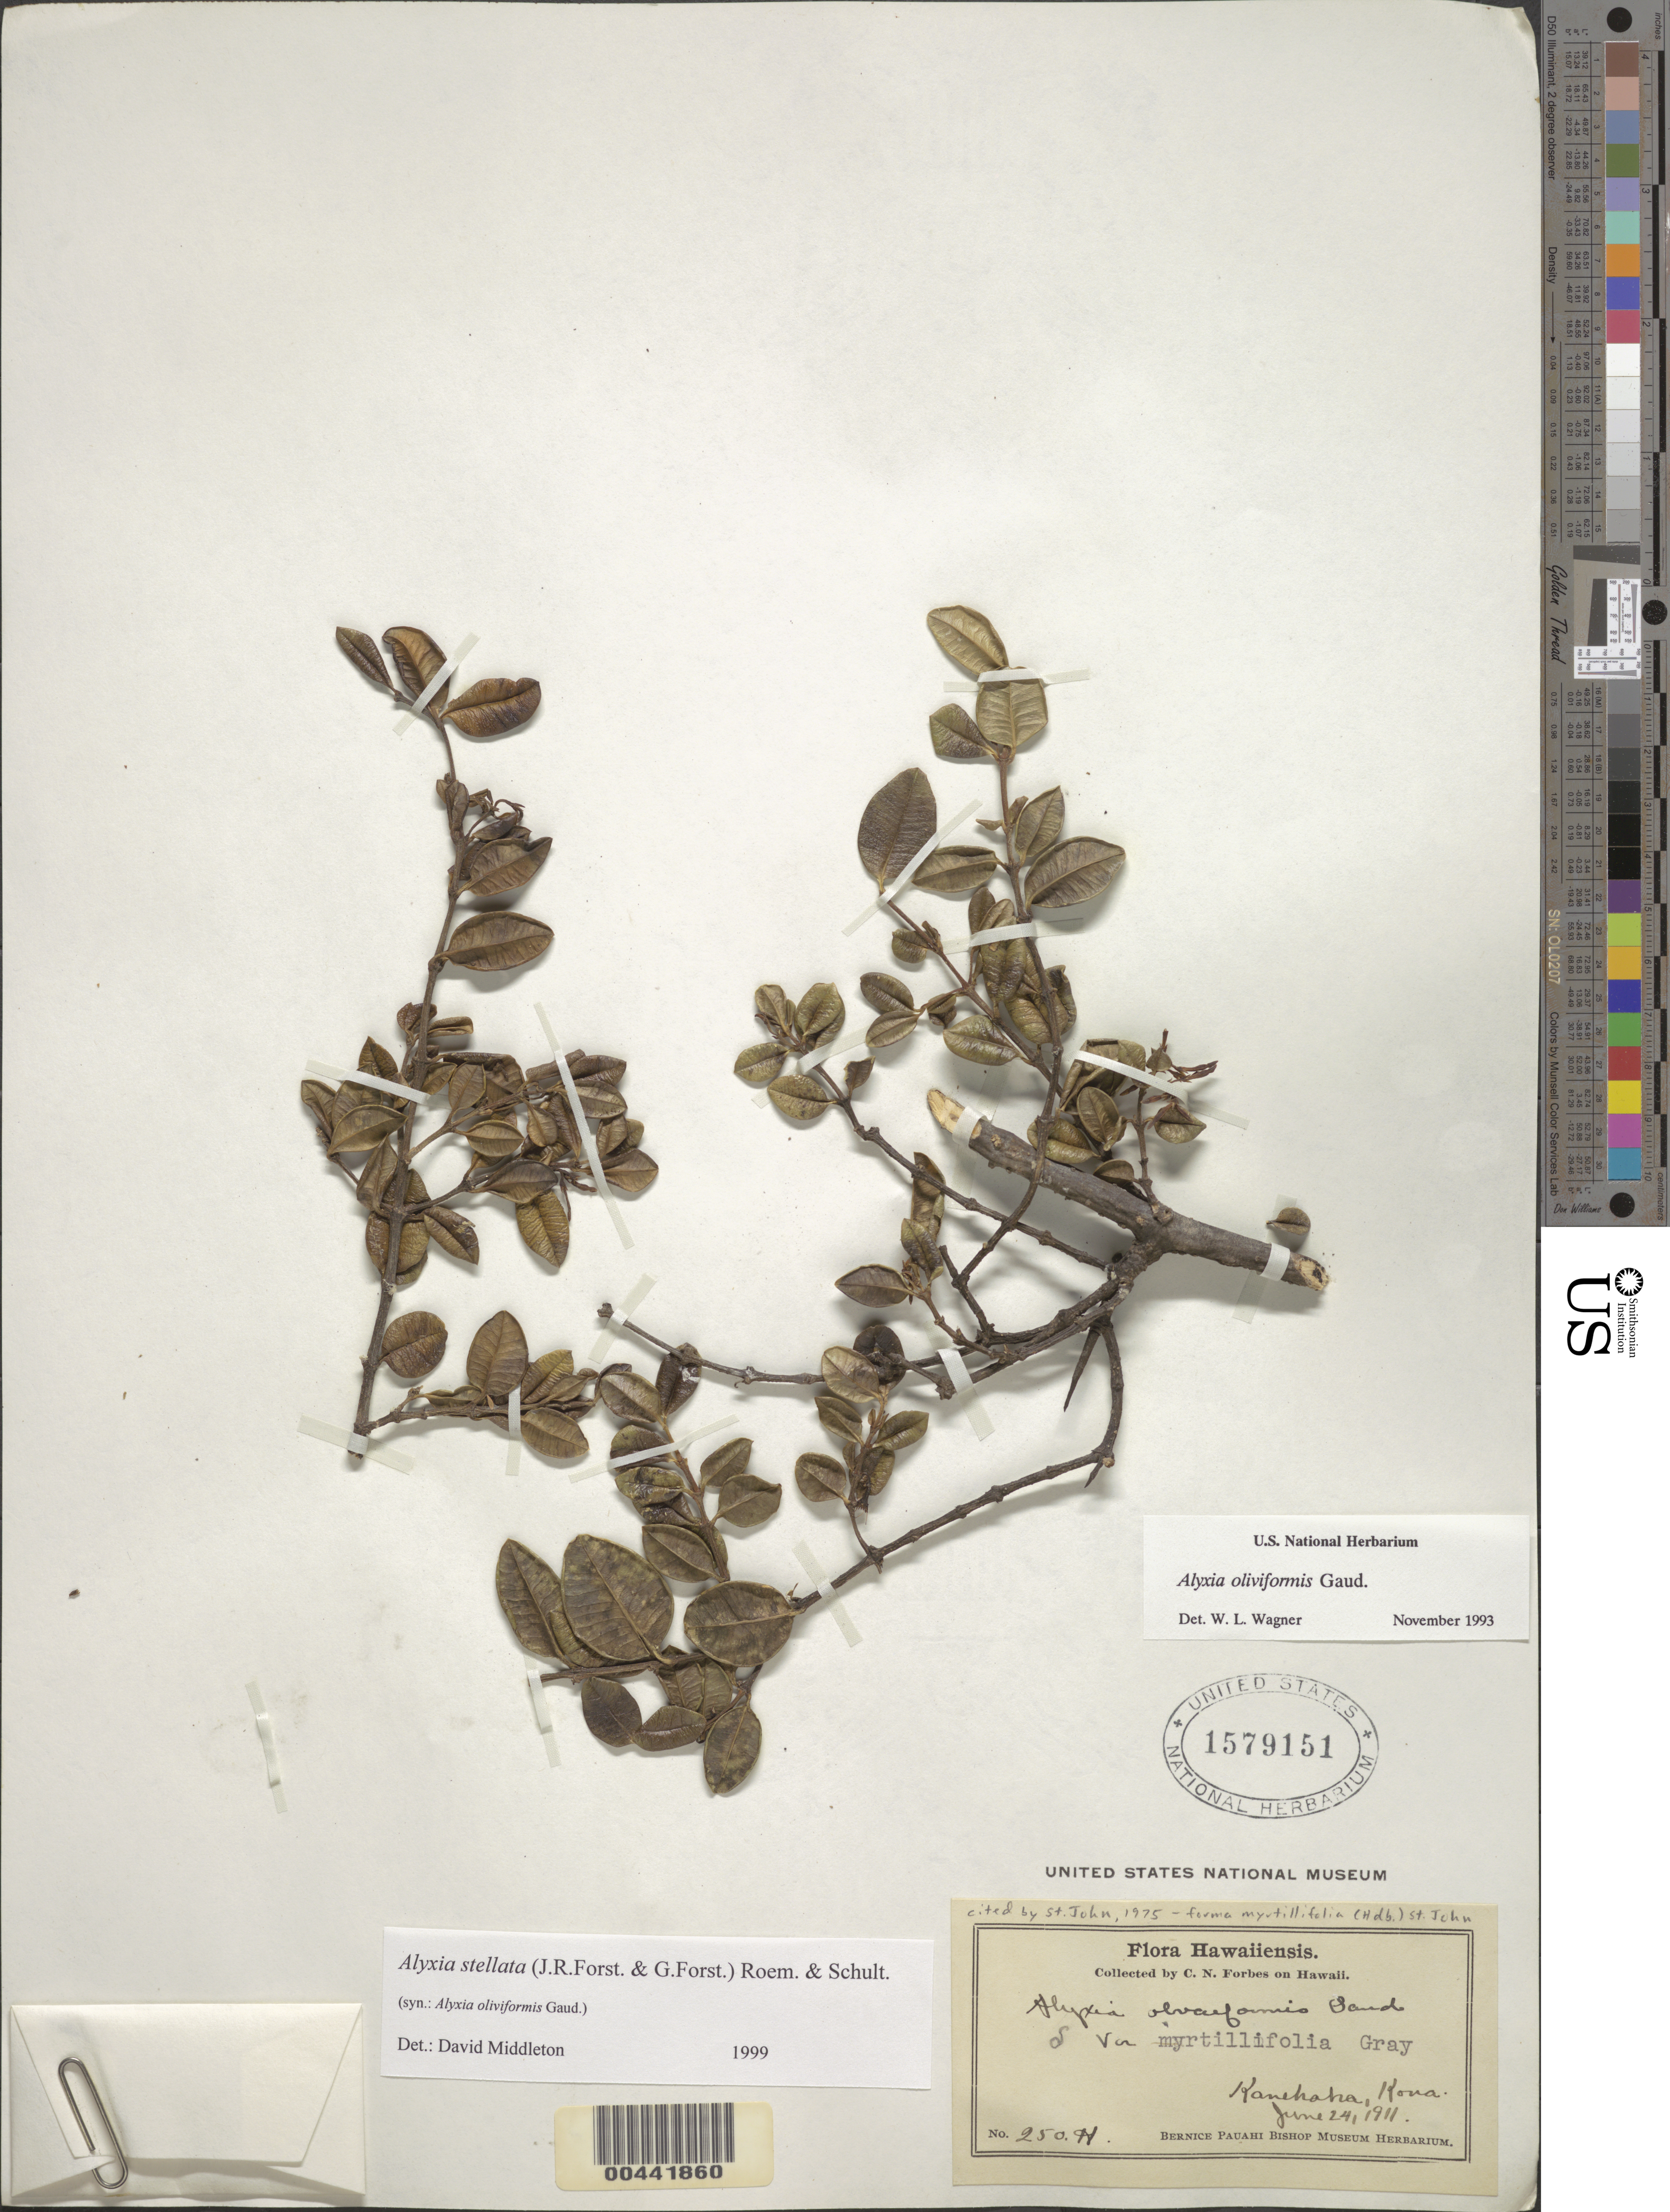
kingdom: Plantae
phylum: Tracheophyta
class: Magnoliopsida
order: Gentianales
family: Apocynaceae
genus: Alyxia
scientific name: Alyxia stellata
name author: (J.R. Forst. & G. Forst.) Roem. & Schult.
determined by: Middleton, D. J.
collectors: C. N. Forbes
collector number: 250.H.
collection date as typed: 24 Jun 1911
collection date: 1911-06-24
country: United States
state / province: Hawaii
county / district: Hawaii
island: Hawaii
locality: Kanehaha, Kona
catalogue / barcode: US 1579151